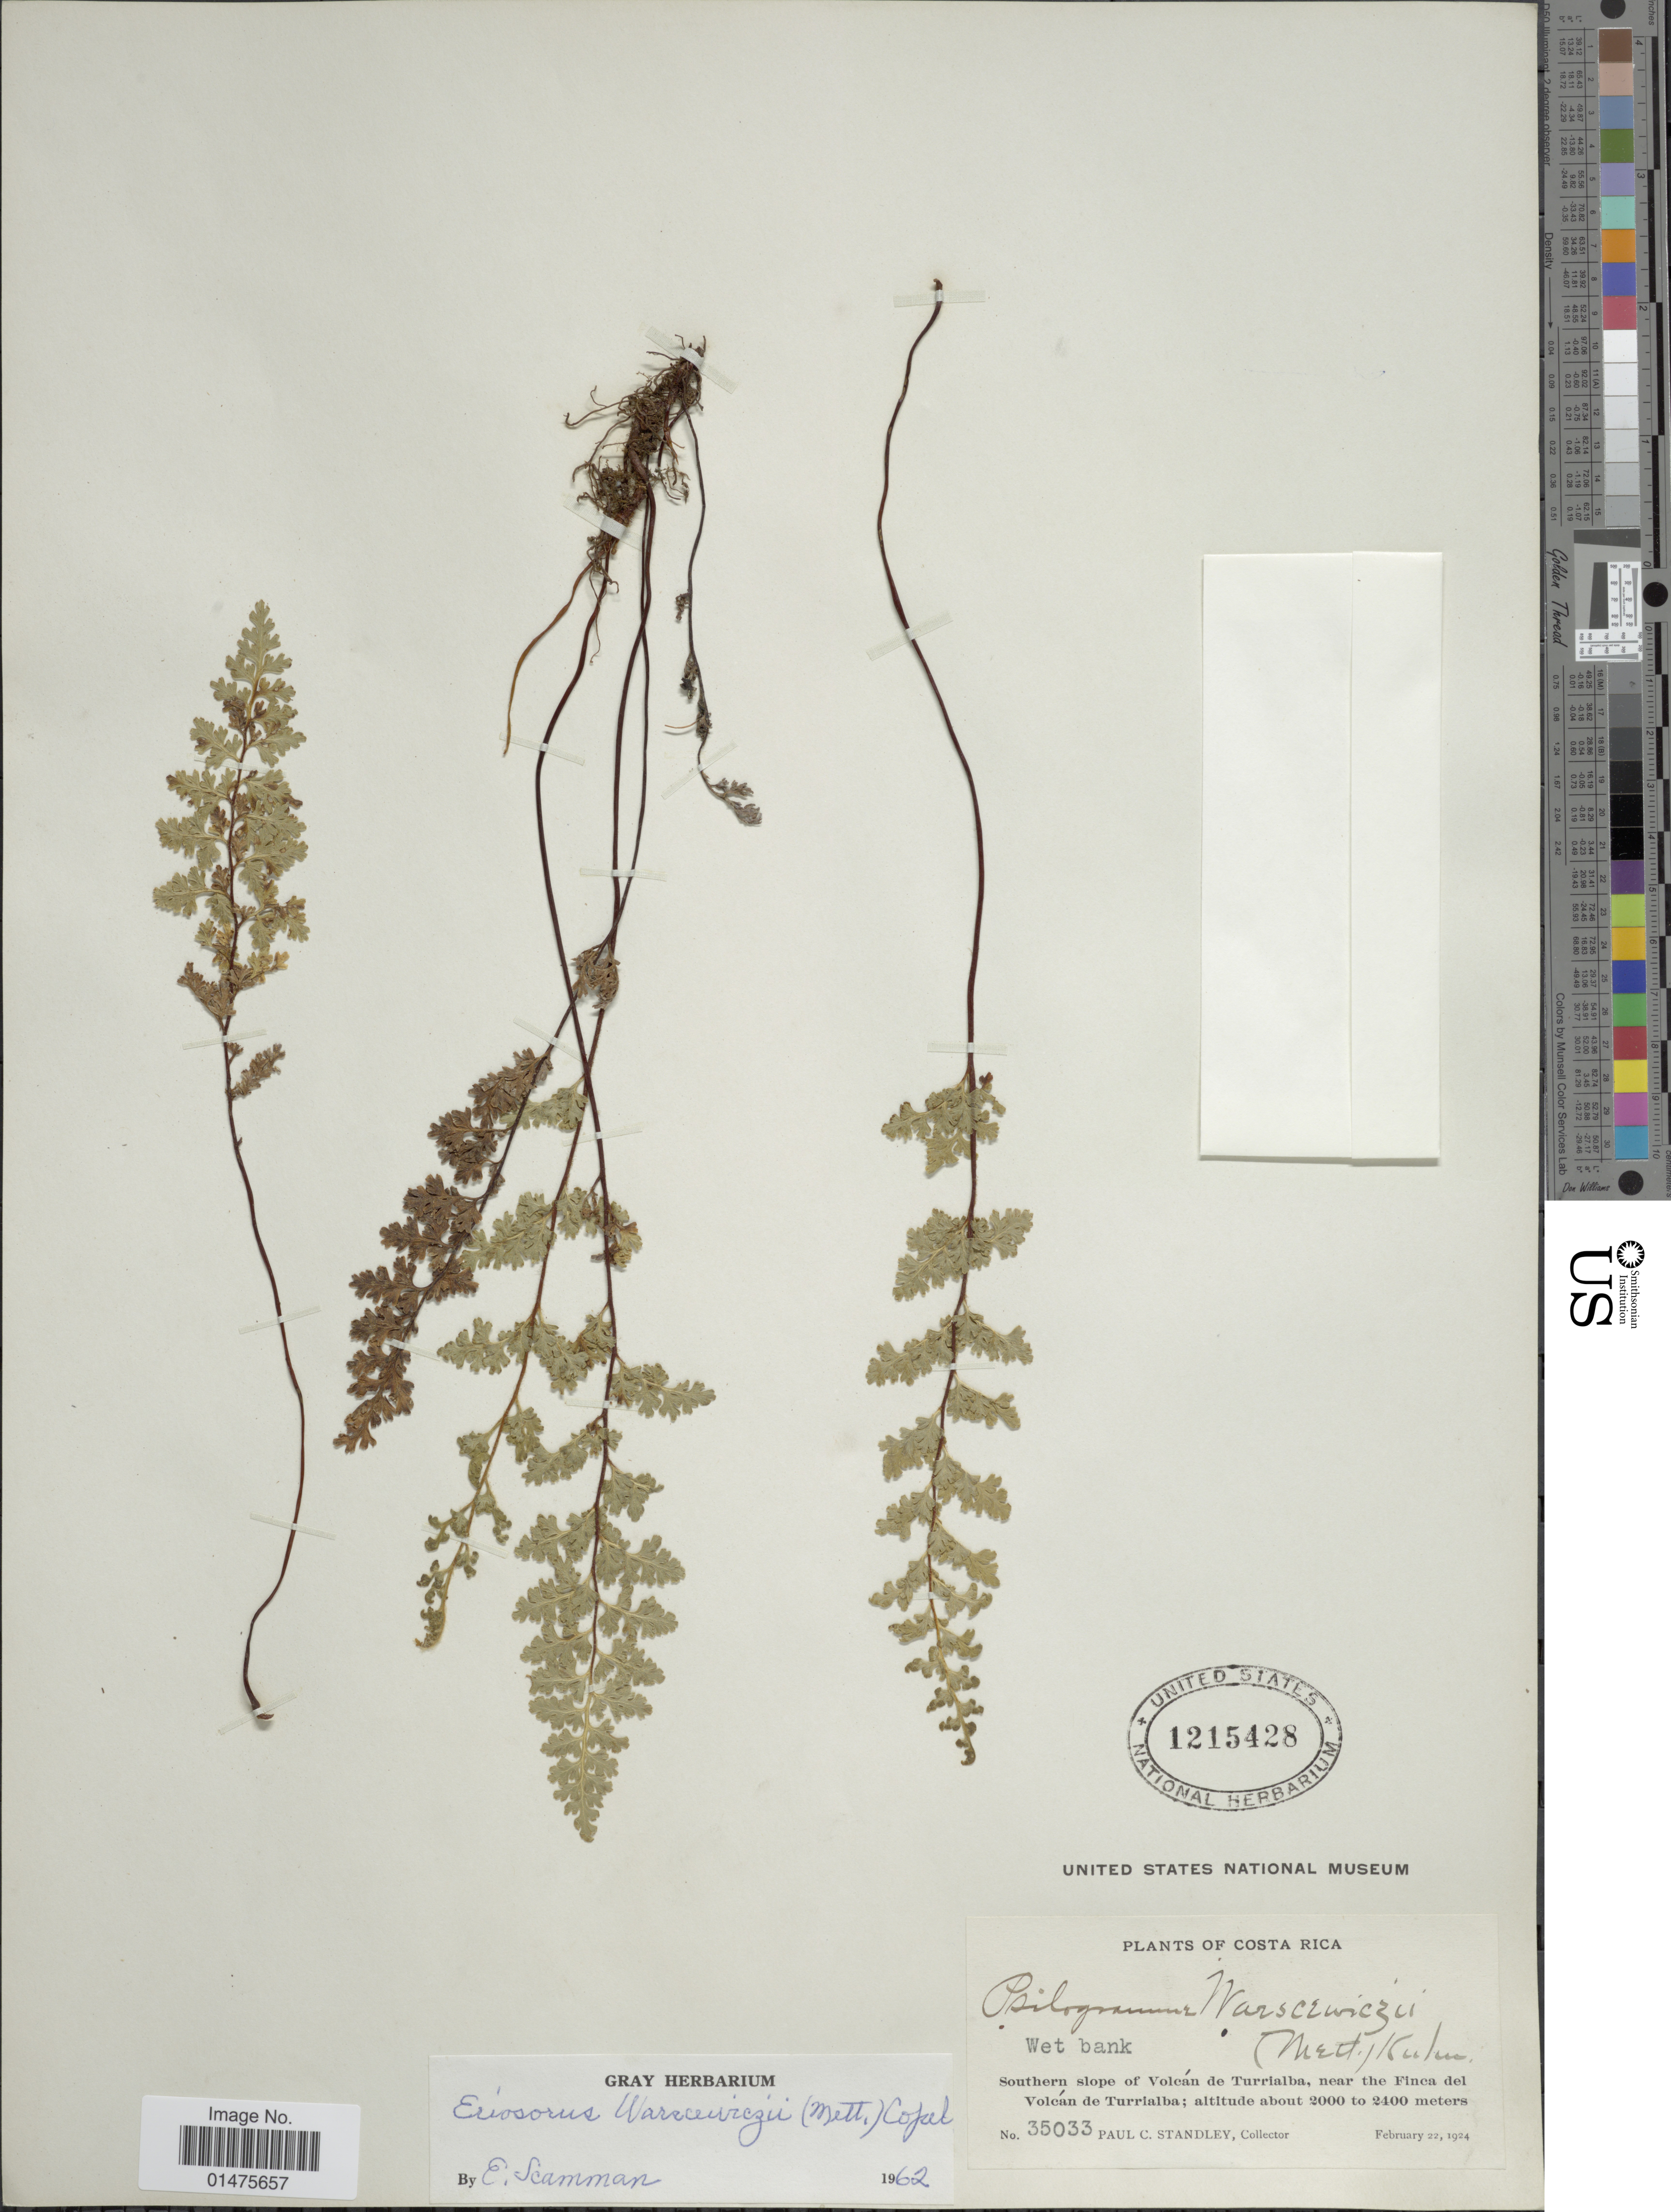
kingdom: Plantae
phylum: Tracheophyta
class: Polypodiopsida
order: Polypodiales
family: Pteridaceae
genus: Jamesonia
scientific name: Jamesonia warscewiczii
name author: (Mett.) Christenh.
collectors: P. C. Standley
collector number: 35033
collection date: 1924-02-22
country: Costa Rica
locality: Southern slope of Volcán de Turrialba, near the Finca del Volcán de Turrialba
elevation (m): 2000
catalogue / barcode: US 1215428